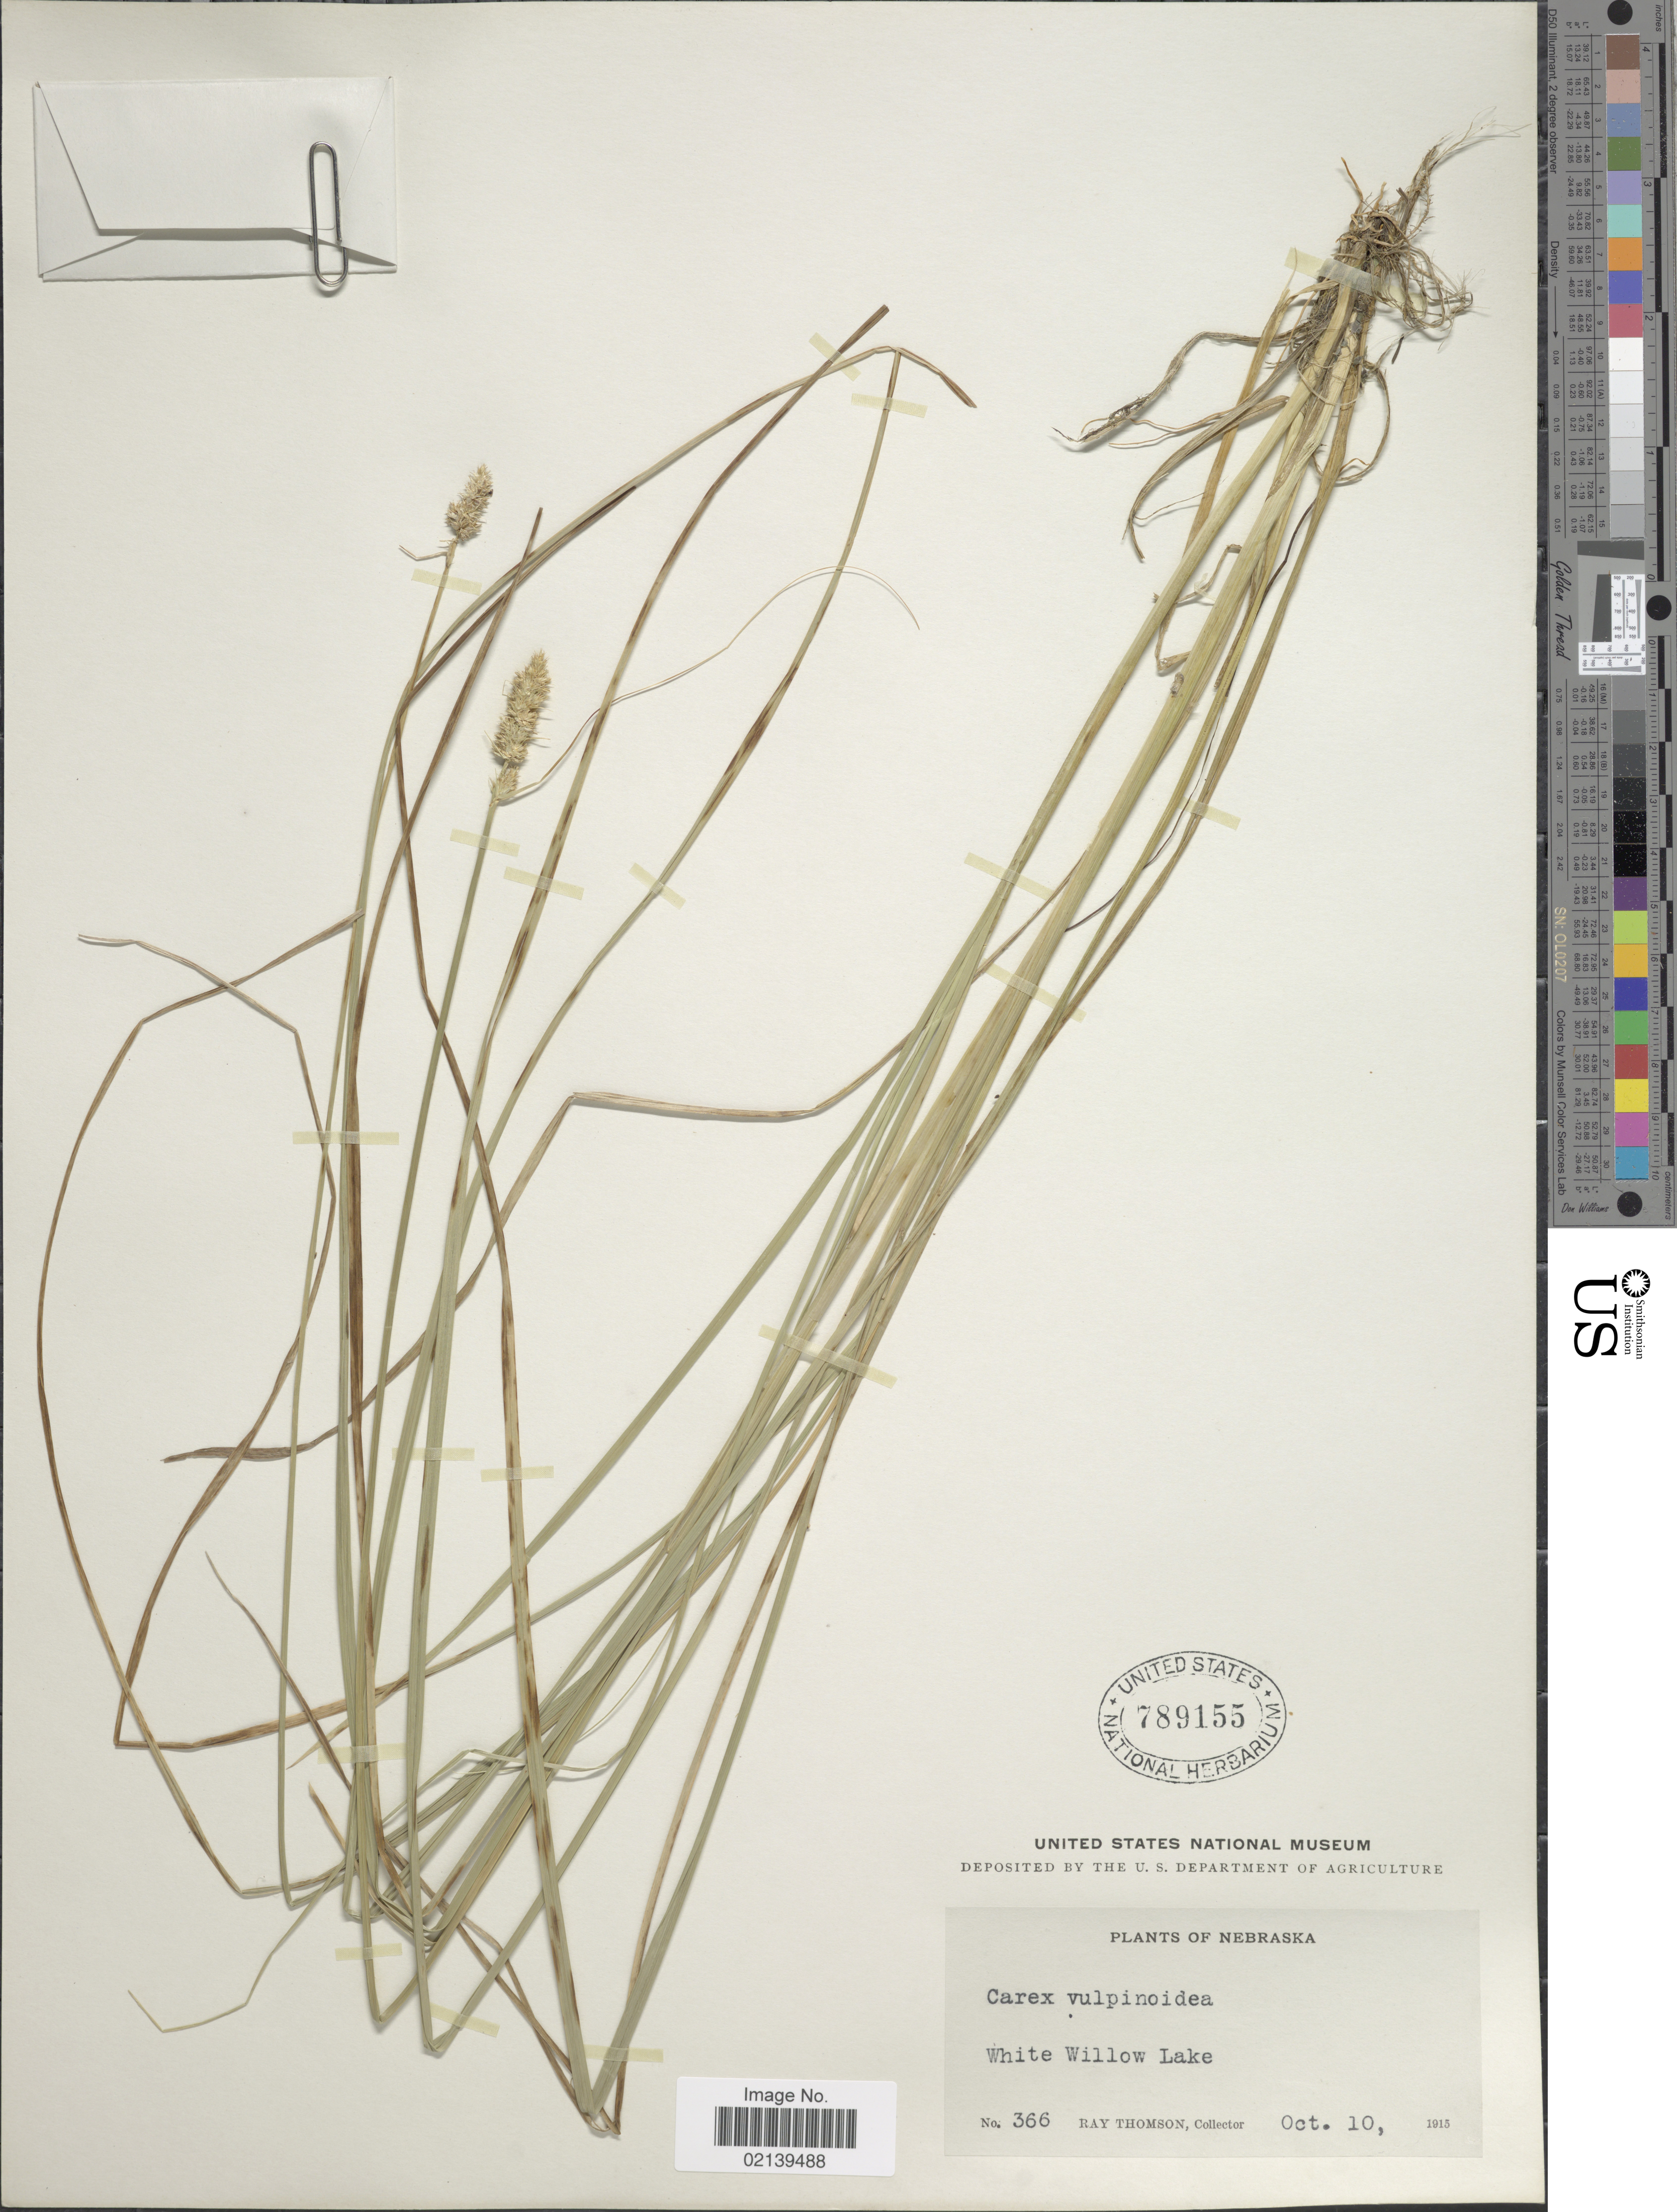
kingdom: Plantae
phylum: Tracheophyta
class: Liliopsida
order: Poales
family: Cyperaceae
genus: Carex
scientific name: Carex vulpinoidea Michx.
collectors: R. Thomson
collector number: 366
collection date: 1915-10-10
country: United States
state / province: Nebraska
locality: White Willow Lake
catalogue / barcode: US 789155